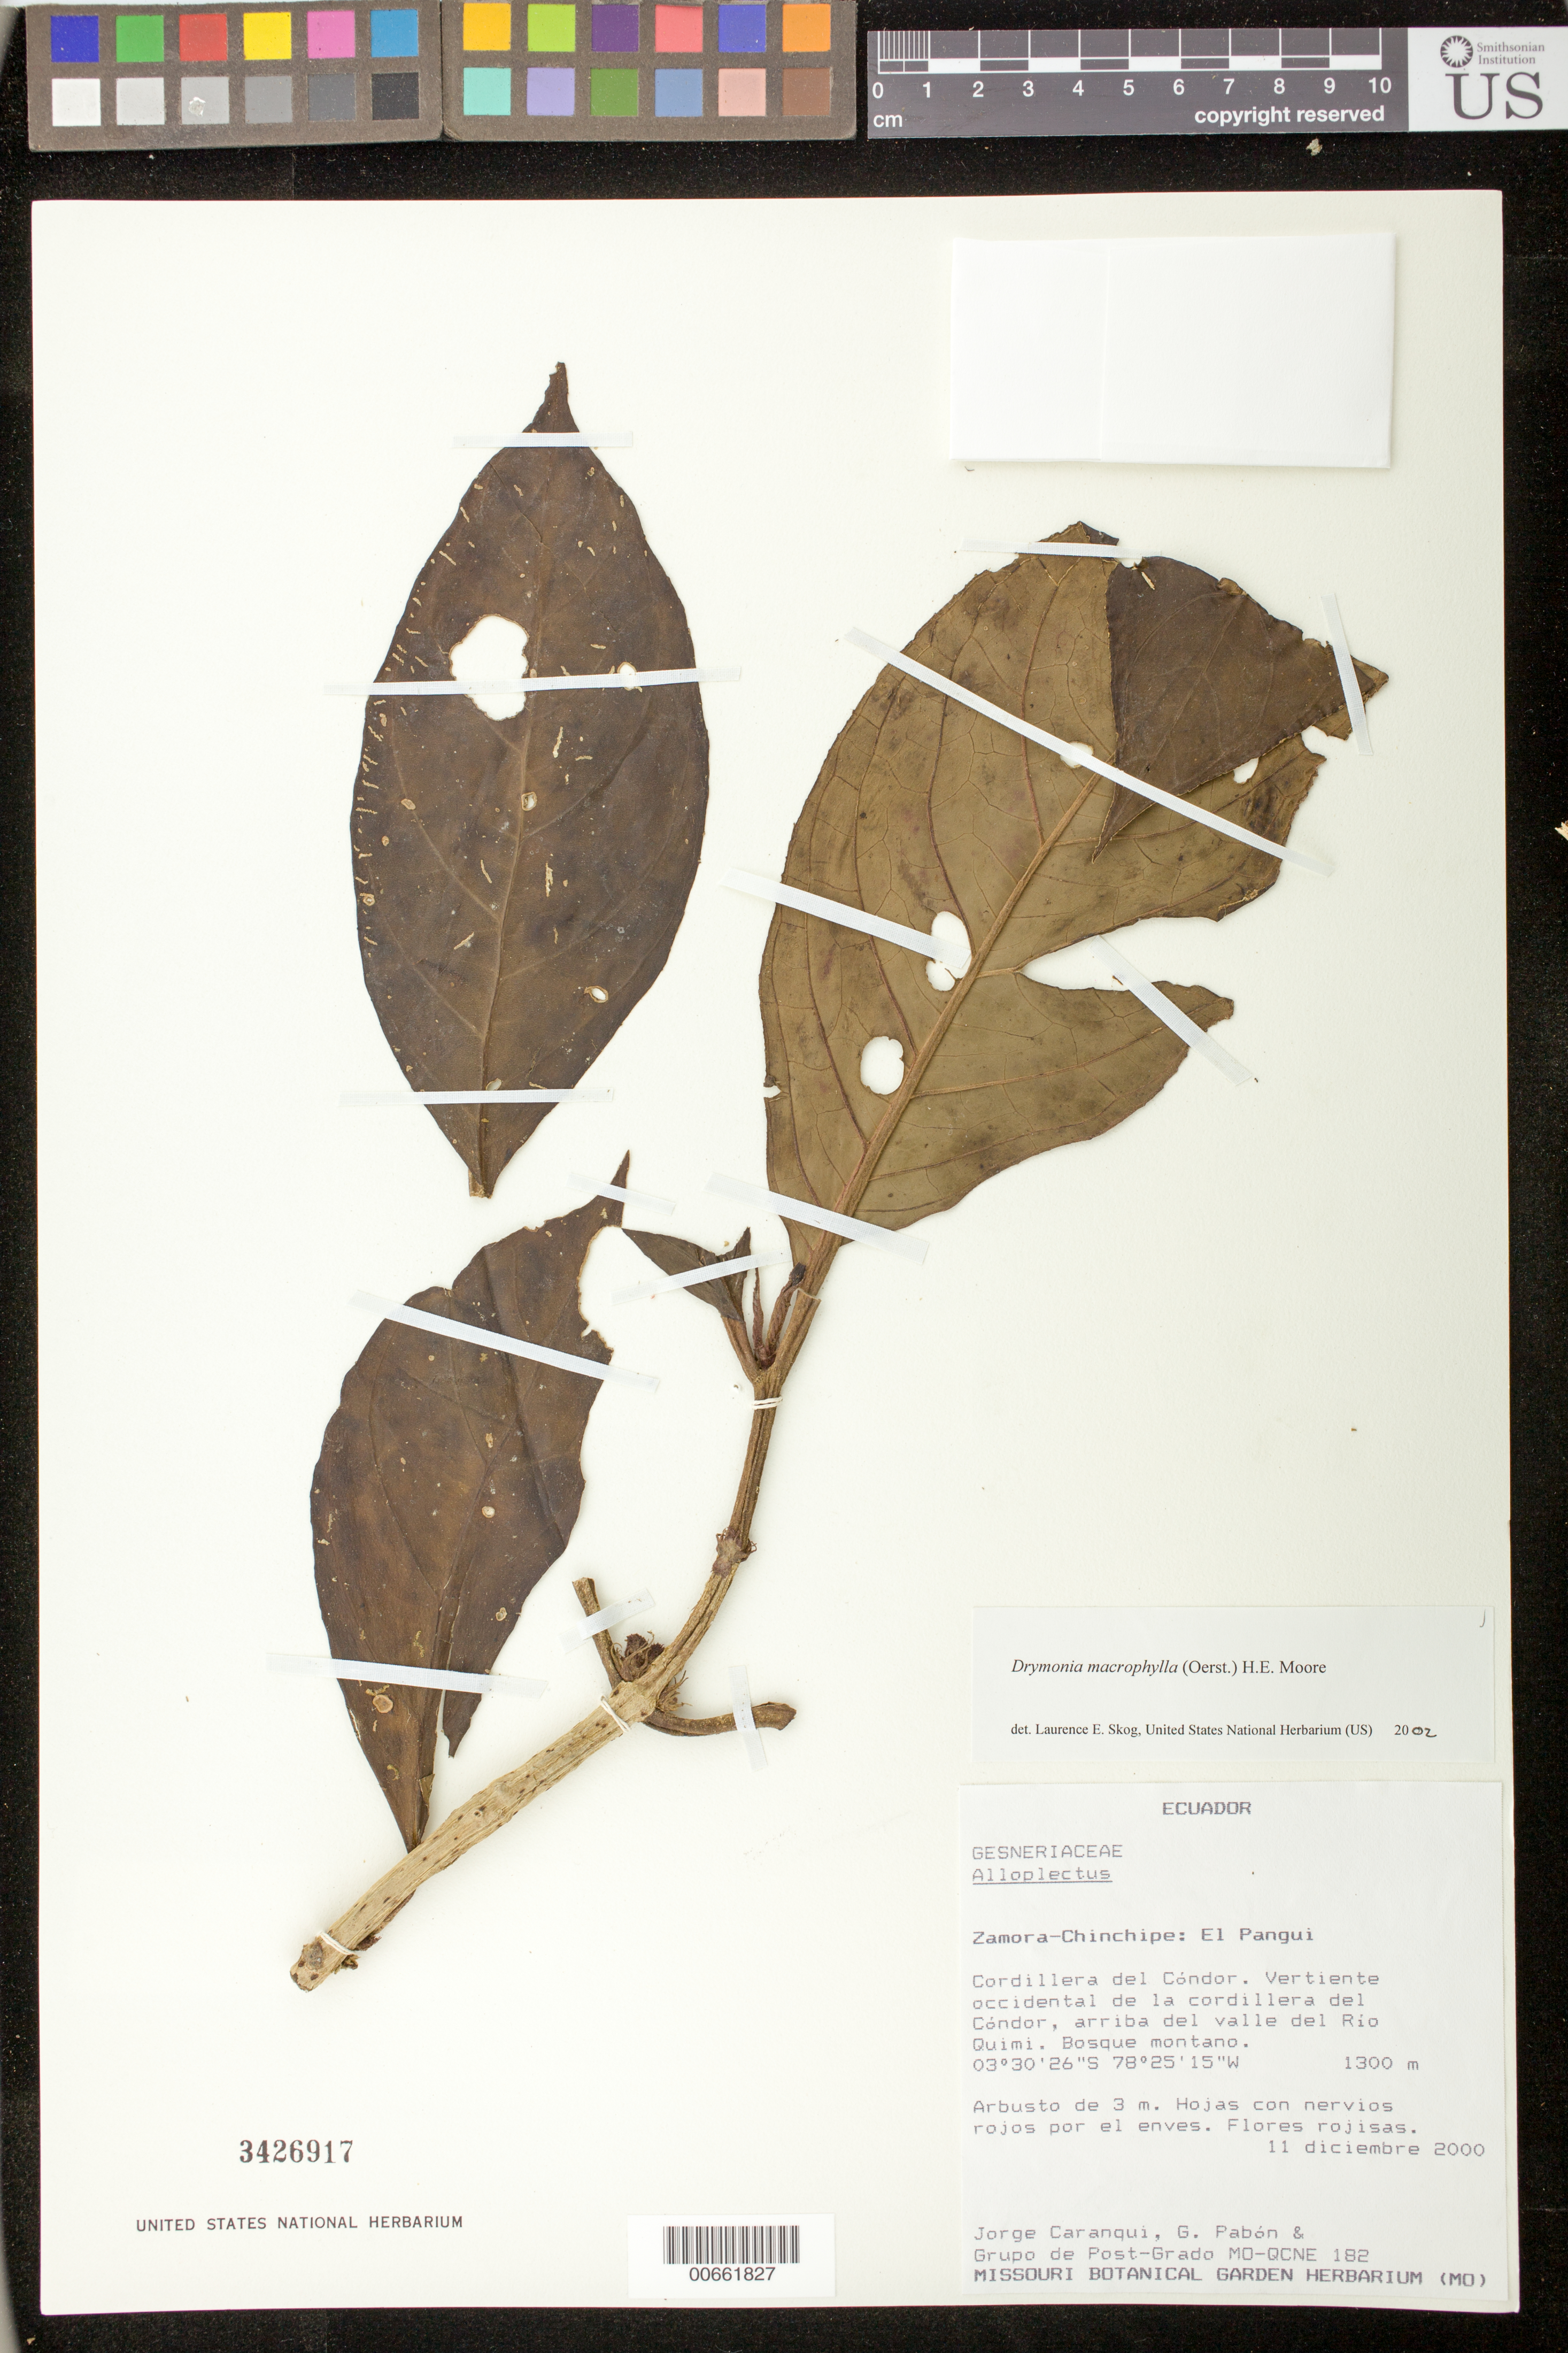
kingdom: Plantae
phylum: Tracheophyta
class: Magnoliopsida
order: Lamiales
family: Gesneriaceae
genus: Drymonia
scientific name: Drymonia macrophylla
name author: (Oerst.) H.E. Moore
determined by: Clark, J. L., (SEL), The Marie Selby Botanical Garden (UNITED STATES)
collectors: J. Caranqui, G. Pabón & Grupo Post-Grado MO-QCNE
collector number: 182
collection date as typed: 11 Dec 2000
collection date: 2000-12-11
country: Ecuador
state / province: Zamora-Chinchipe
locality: El Pangui, Cordillera del Cóndor, vertiente occidental de la cordillera del Cóndor, arriba del valle del Río Quimi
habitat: Bosque montano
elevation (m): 1300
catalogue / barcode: US 3426917